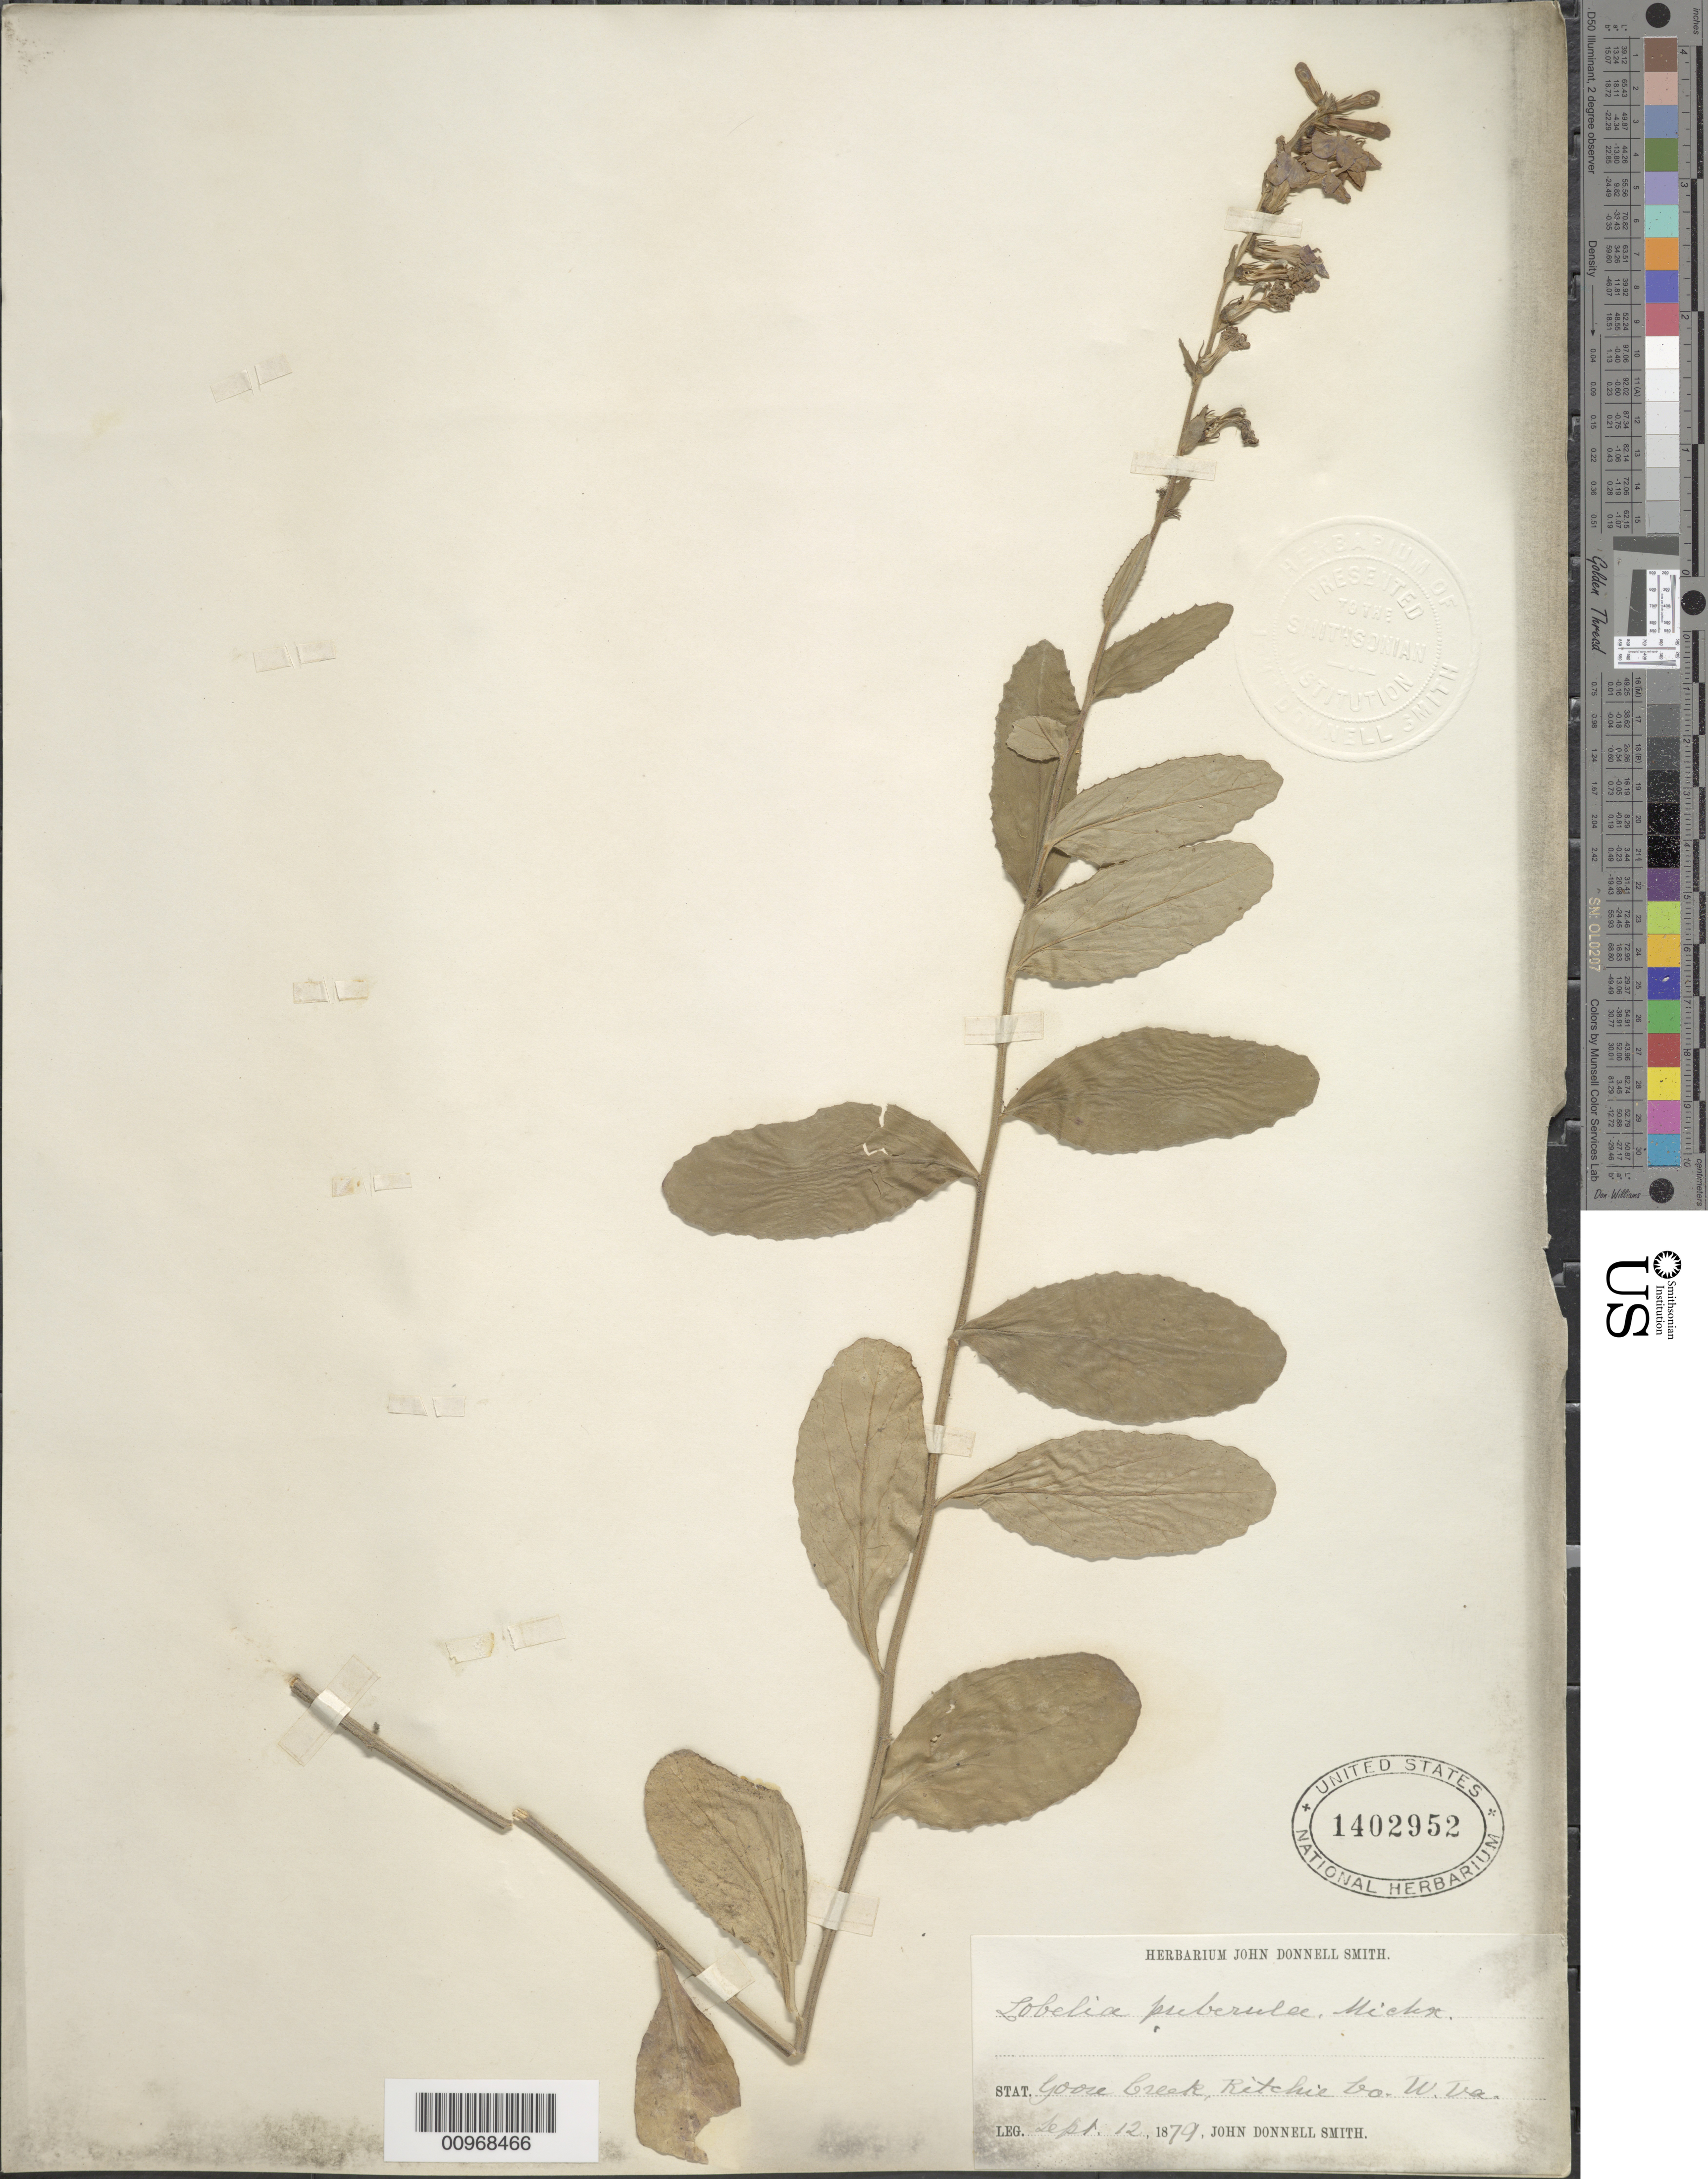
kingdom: Plantae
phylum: Tracheophyta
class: Magnoliopsida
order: Asterales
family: Campanulaceae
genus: Lobelia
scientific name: Lobelia puberula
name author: Michx.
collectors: J. Donnell Smith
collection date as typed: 12 Sep 1879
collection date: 1879-09-12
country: United States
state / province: West Virginia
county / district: Ritchie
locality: Goose Creek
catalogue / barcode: US 1402952